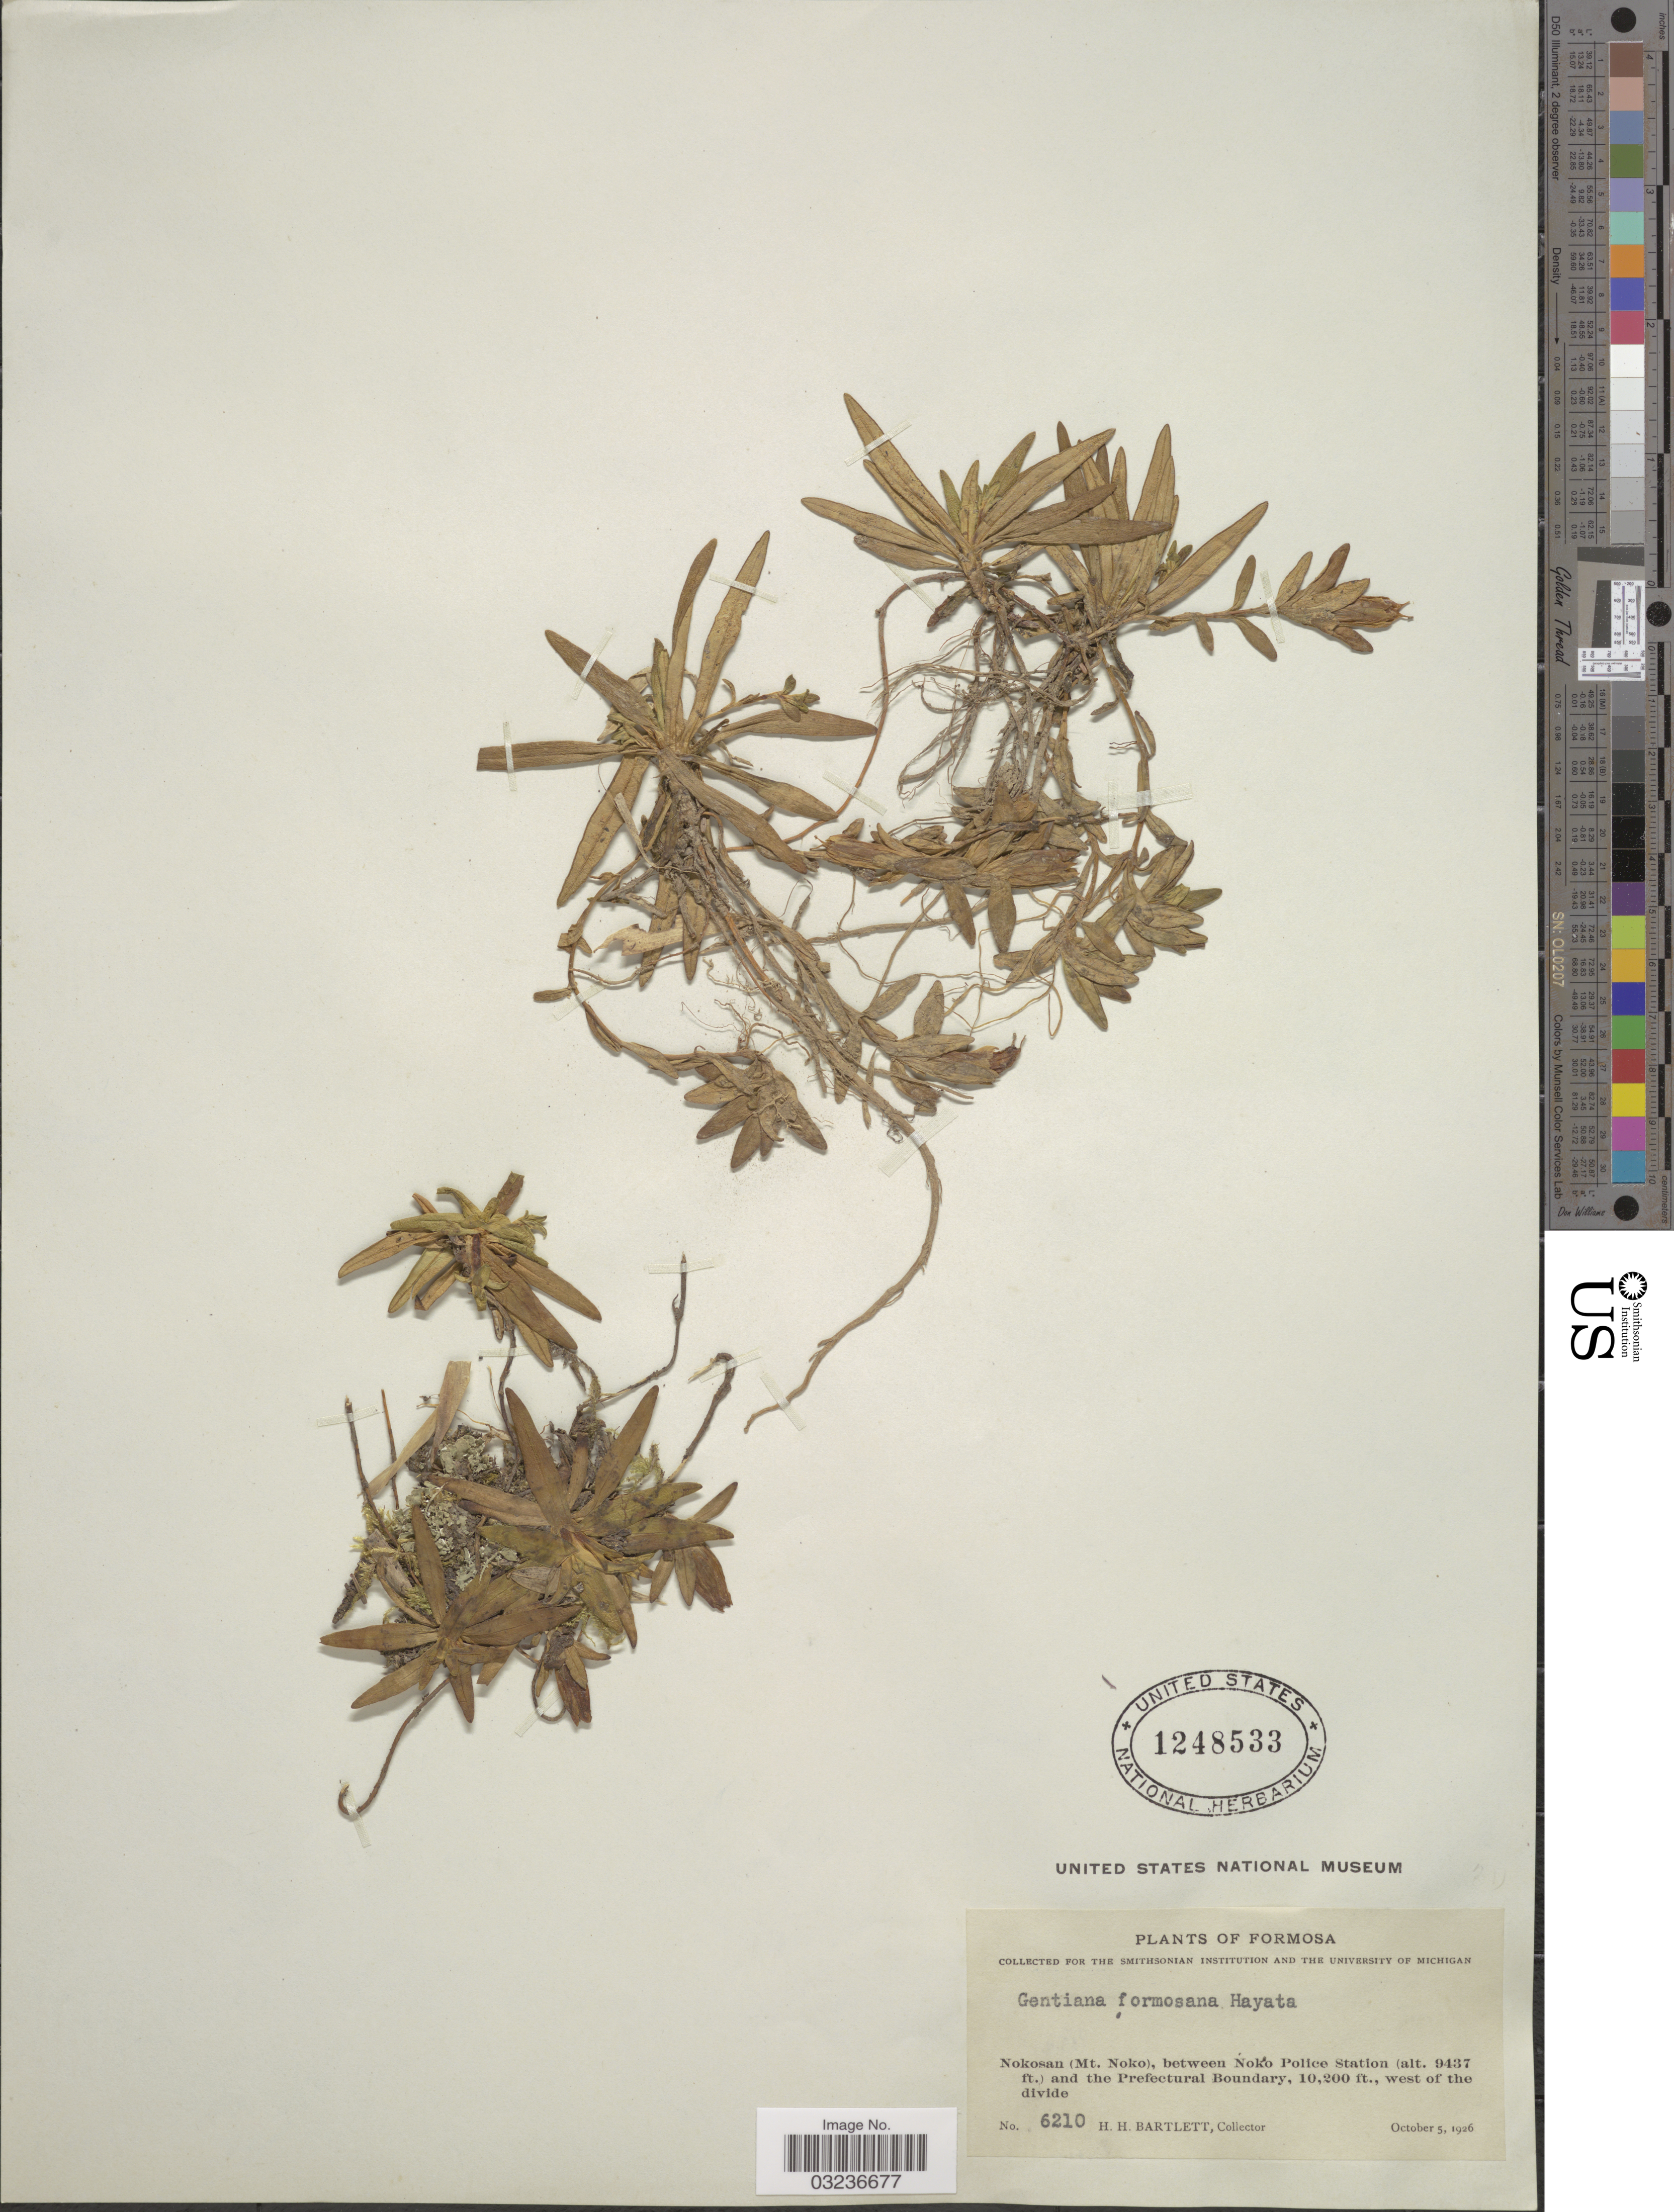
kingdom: Plantae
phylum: Tracheophyta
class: Magnoliopsida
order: Gentianales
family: Gentianaceae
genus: Gentiana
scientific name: Gentiana formosa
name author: Harry Sm.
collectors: H. H. Bartlett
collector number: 6210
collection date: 1926-10-05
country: Taiwan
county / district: Hualien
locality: Formosa. Nokosan (Mt. Noko), between Noko Police Station and the Prefectural Boundary, west of the divide.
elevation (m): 2876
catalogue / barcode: US 1248533